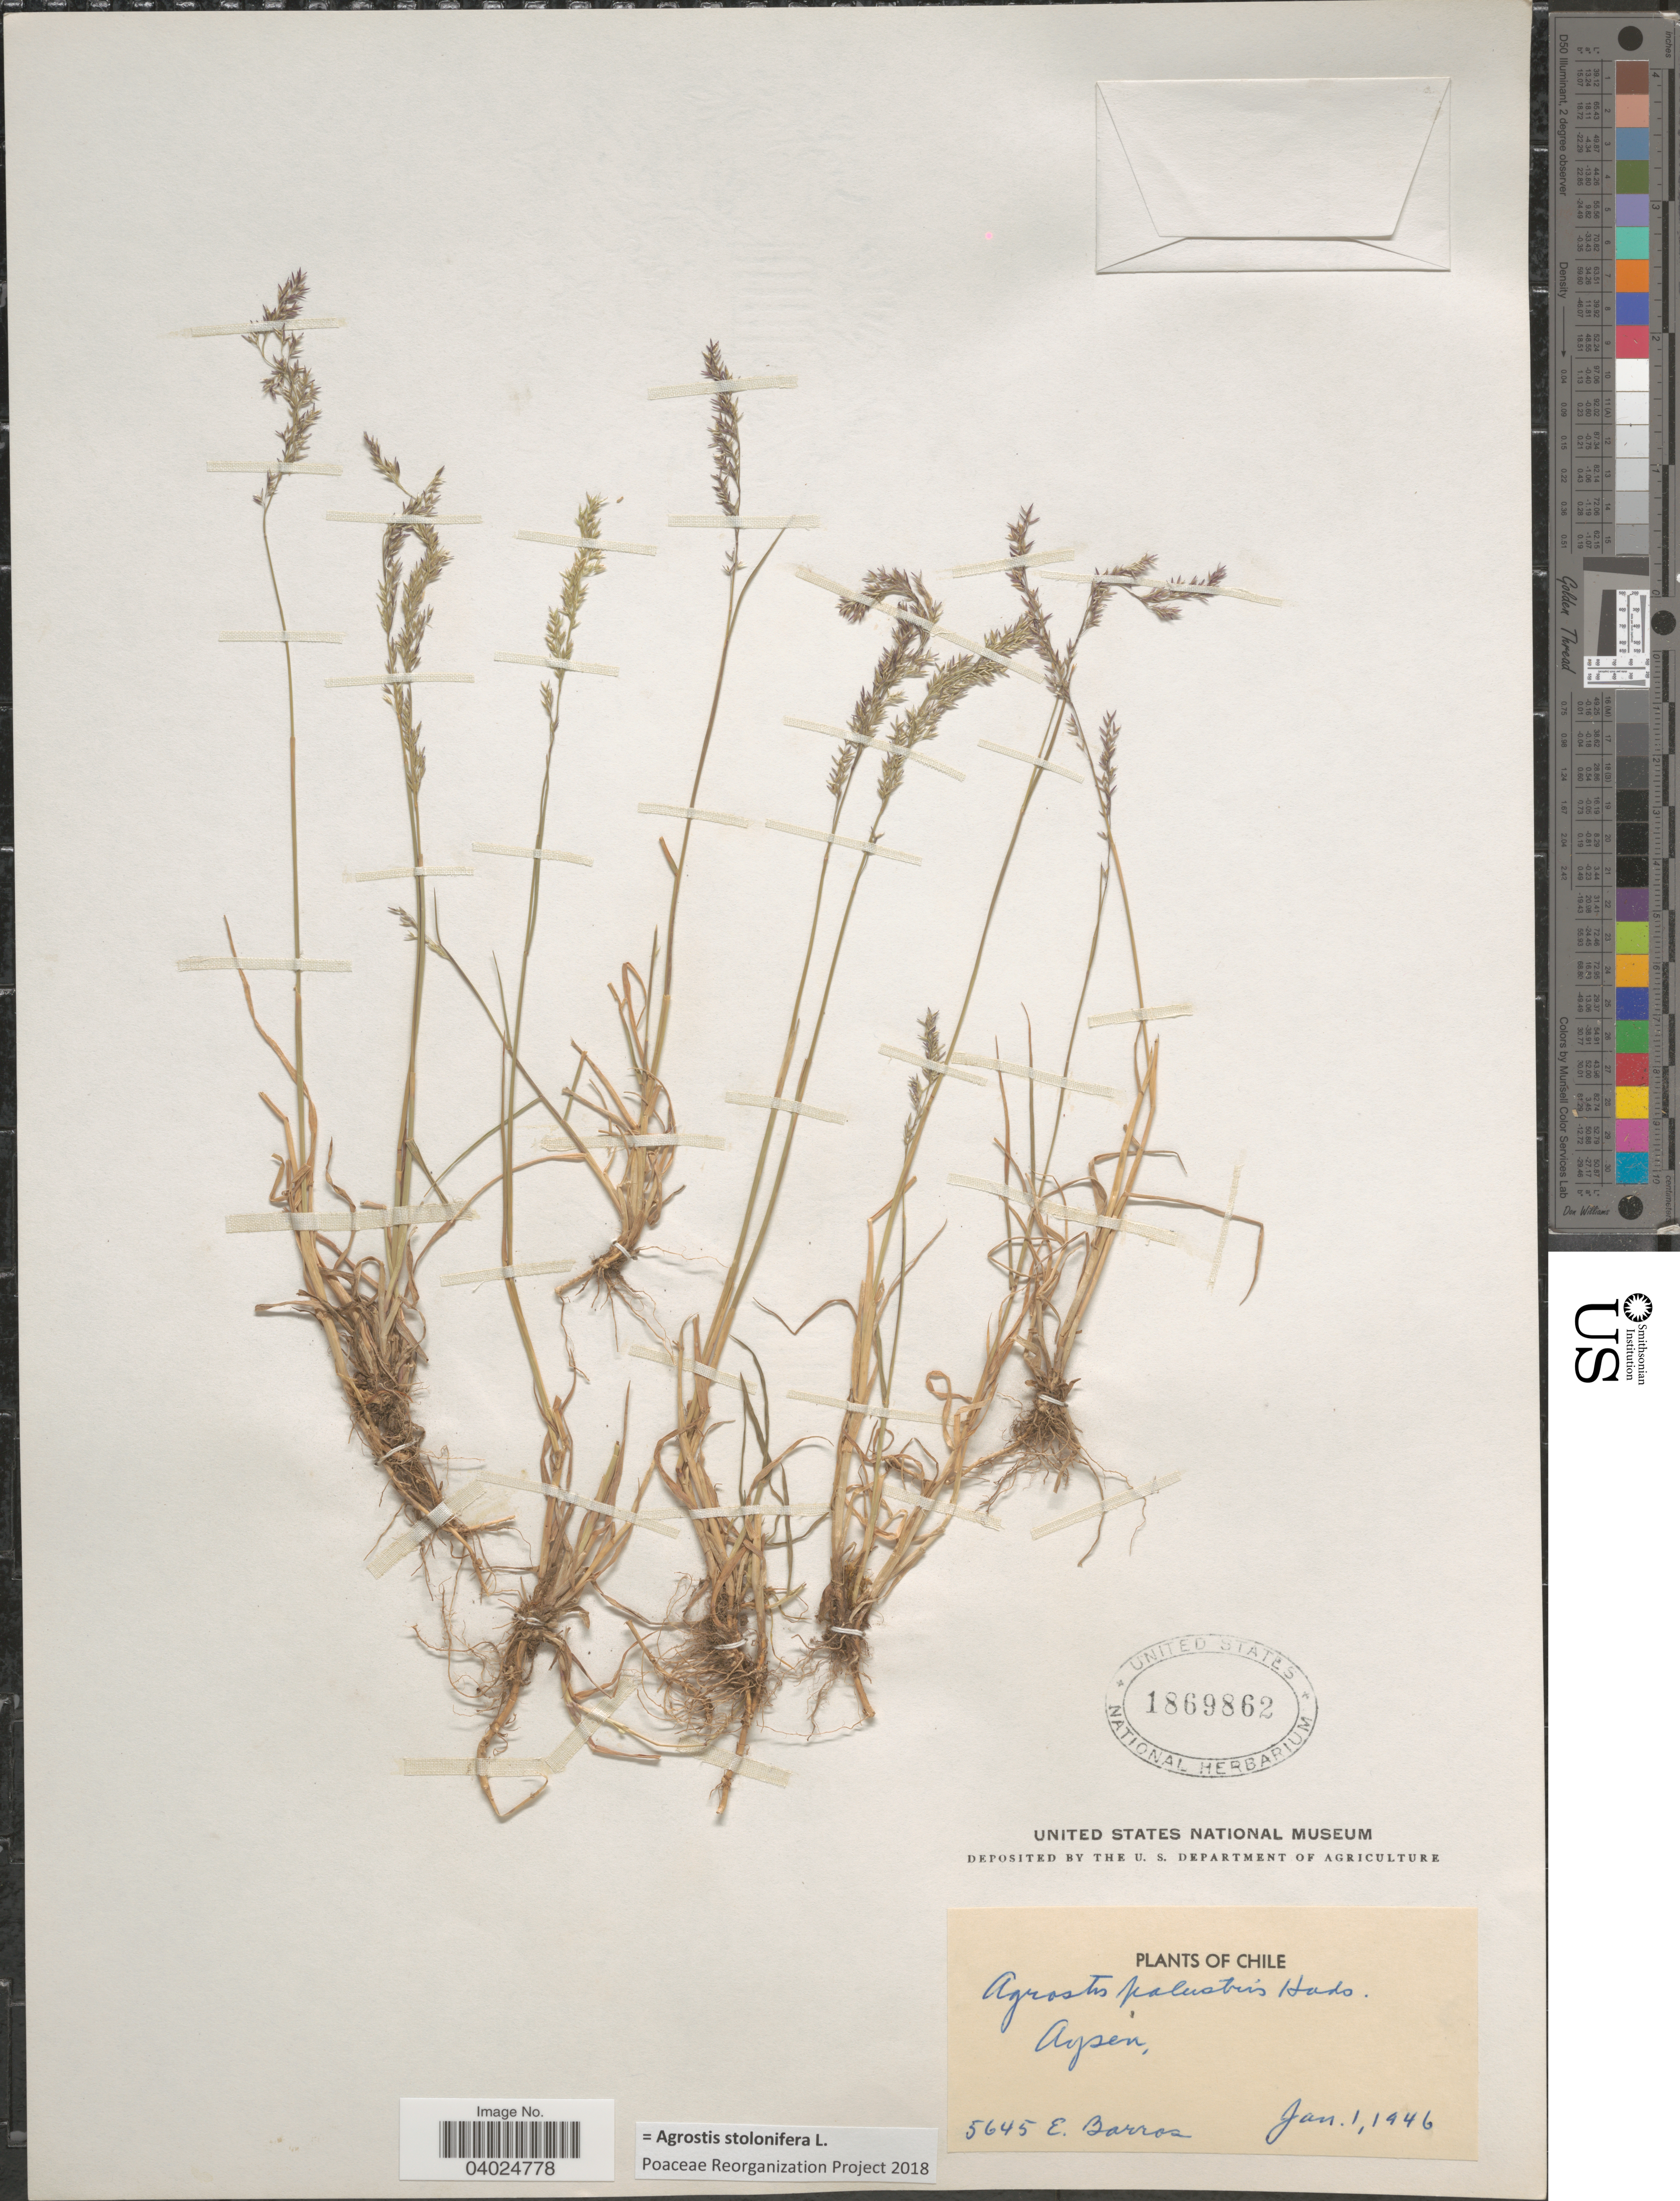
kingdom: Plantae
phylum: Tracheophyta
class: Liliopsida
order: Poales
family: Poaceae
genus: Agrostis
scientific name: Agrostis stolonifera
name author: L.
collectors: E. Barros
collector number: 5645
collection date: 1946-01-01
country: Chile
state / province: Aisén (XI)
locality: Aysen.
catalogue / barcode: US 1869862